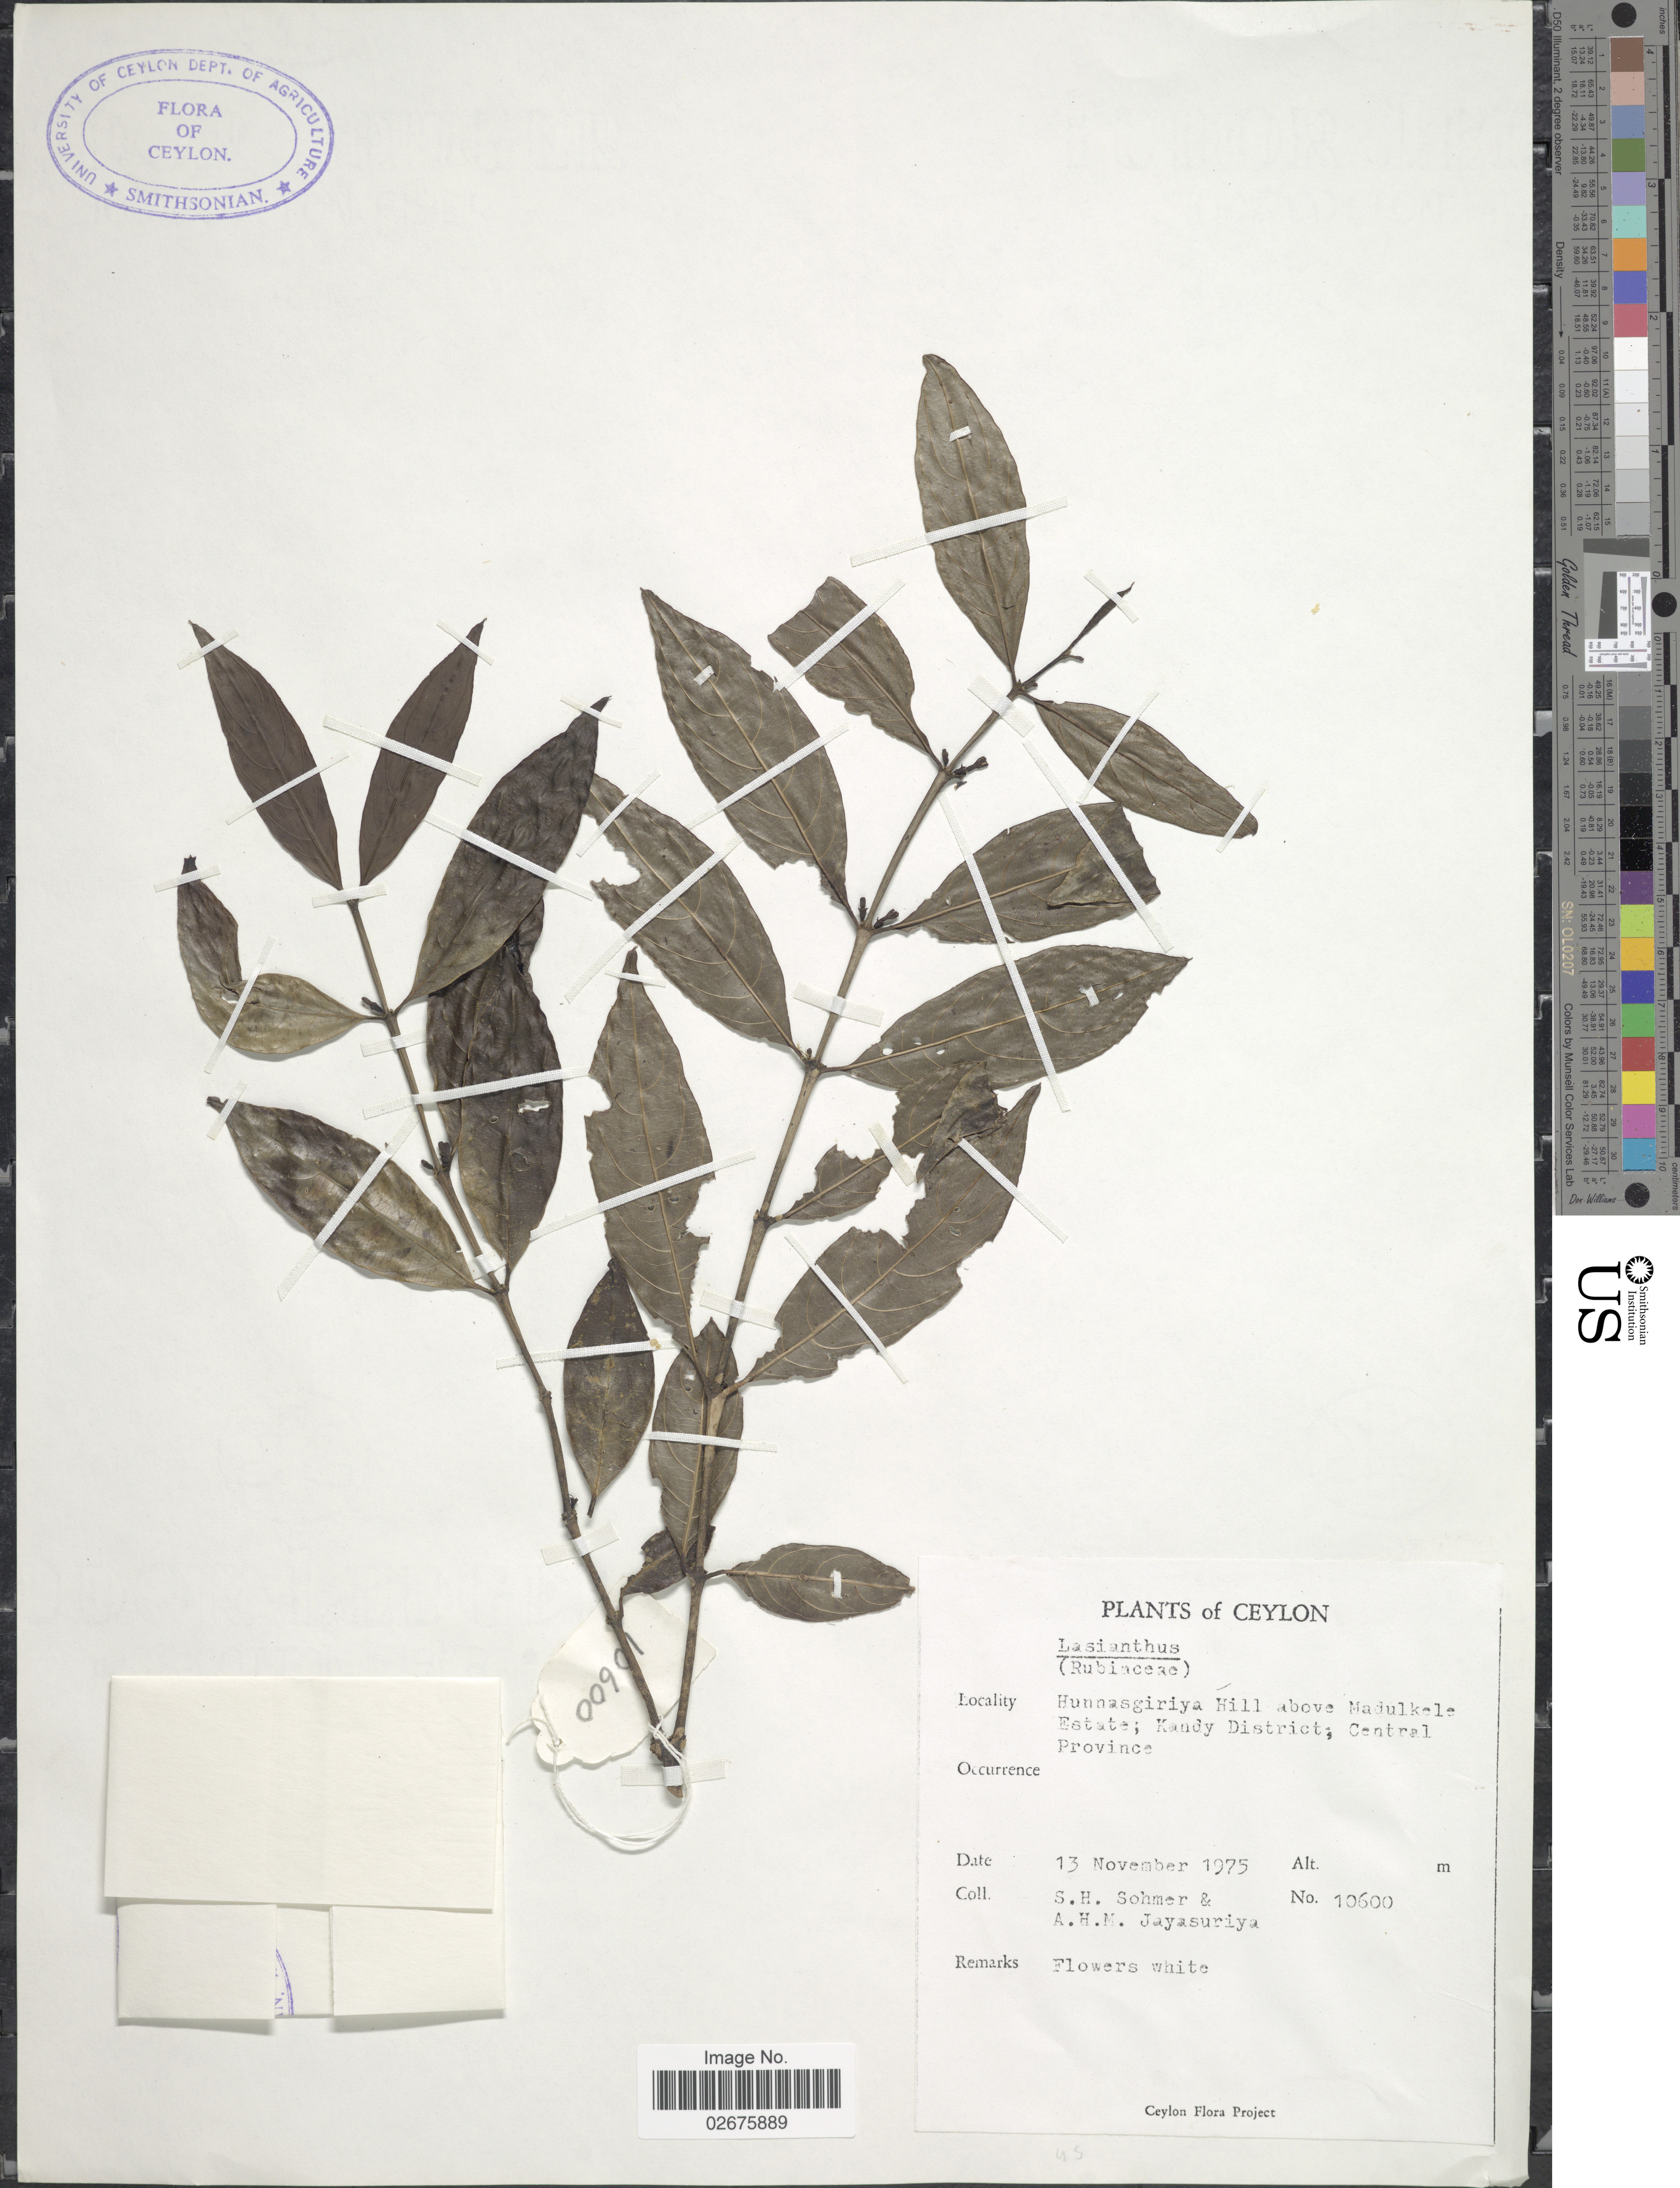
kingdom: Plantae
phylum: Tracheophyta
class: Magnoliopsida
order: Gentianales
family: Rubiaceae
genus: Lasianthus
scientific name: Lasianthus sp.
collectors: S. H. Sohmer & A. H. Jayasuriya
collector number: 10600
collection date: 1975-11-13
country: Sri Lanka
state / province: Central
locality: Ceylon, Hunnasgiriya Hill above Madulkele Estate; Kandy District